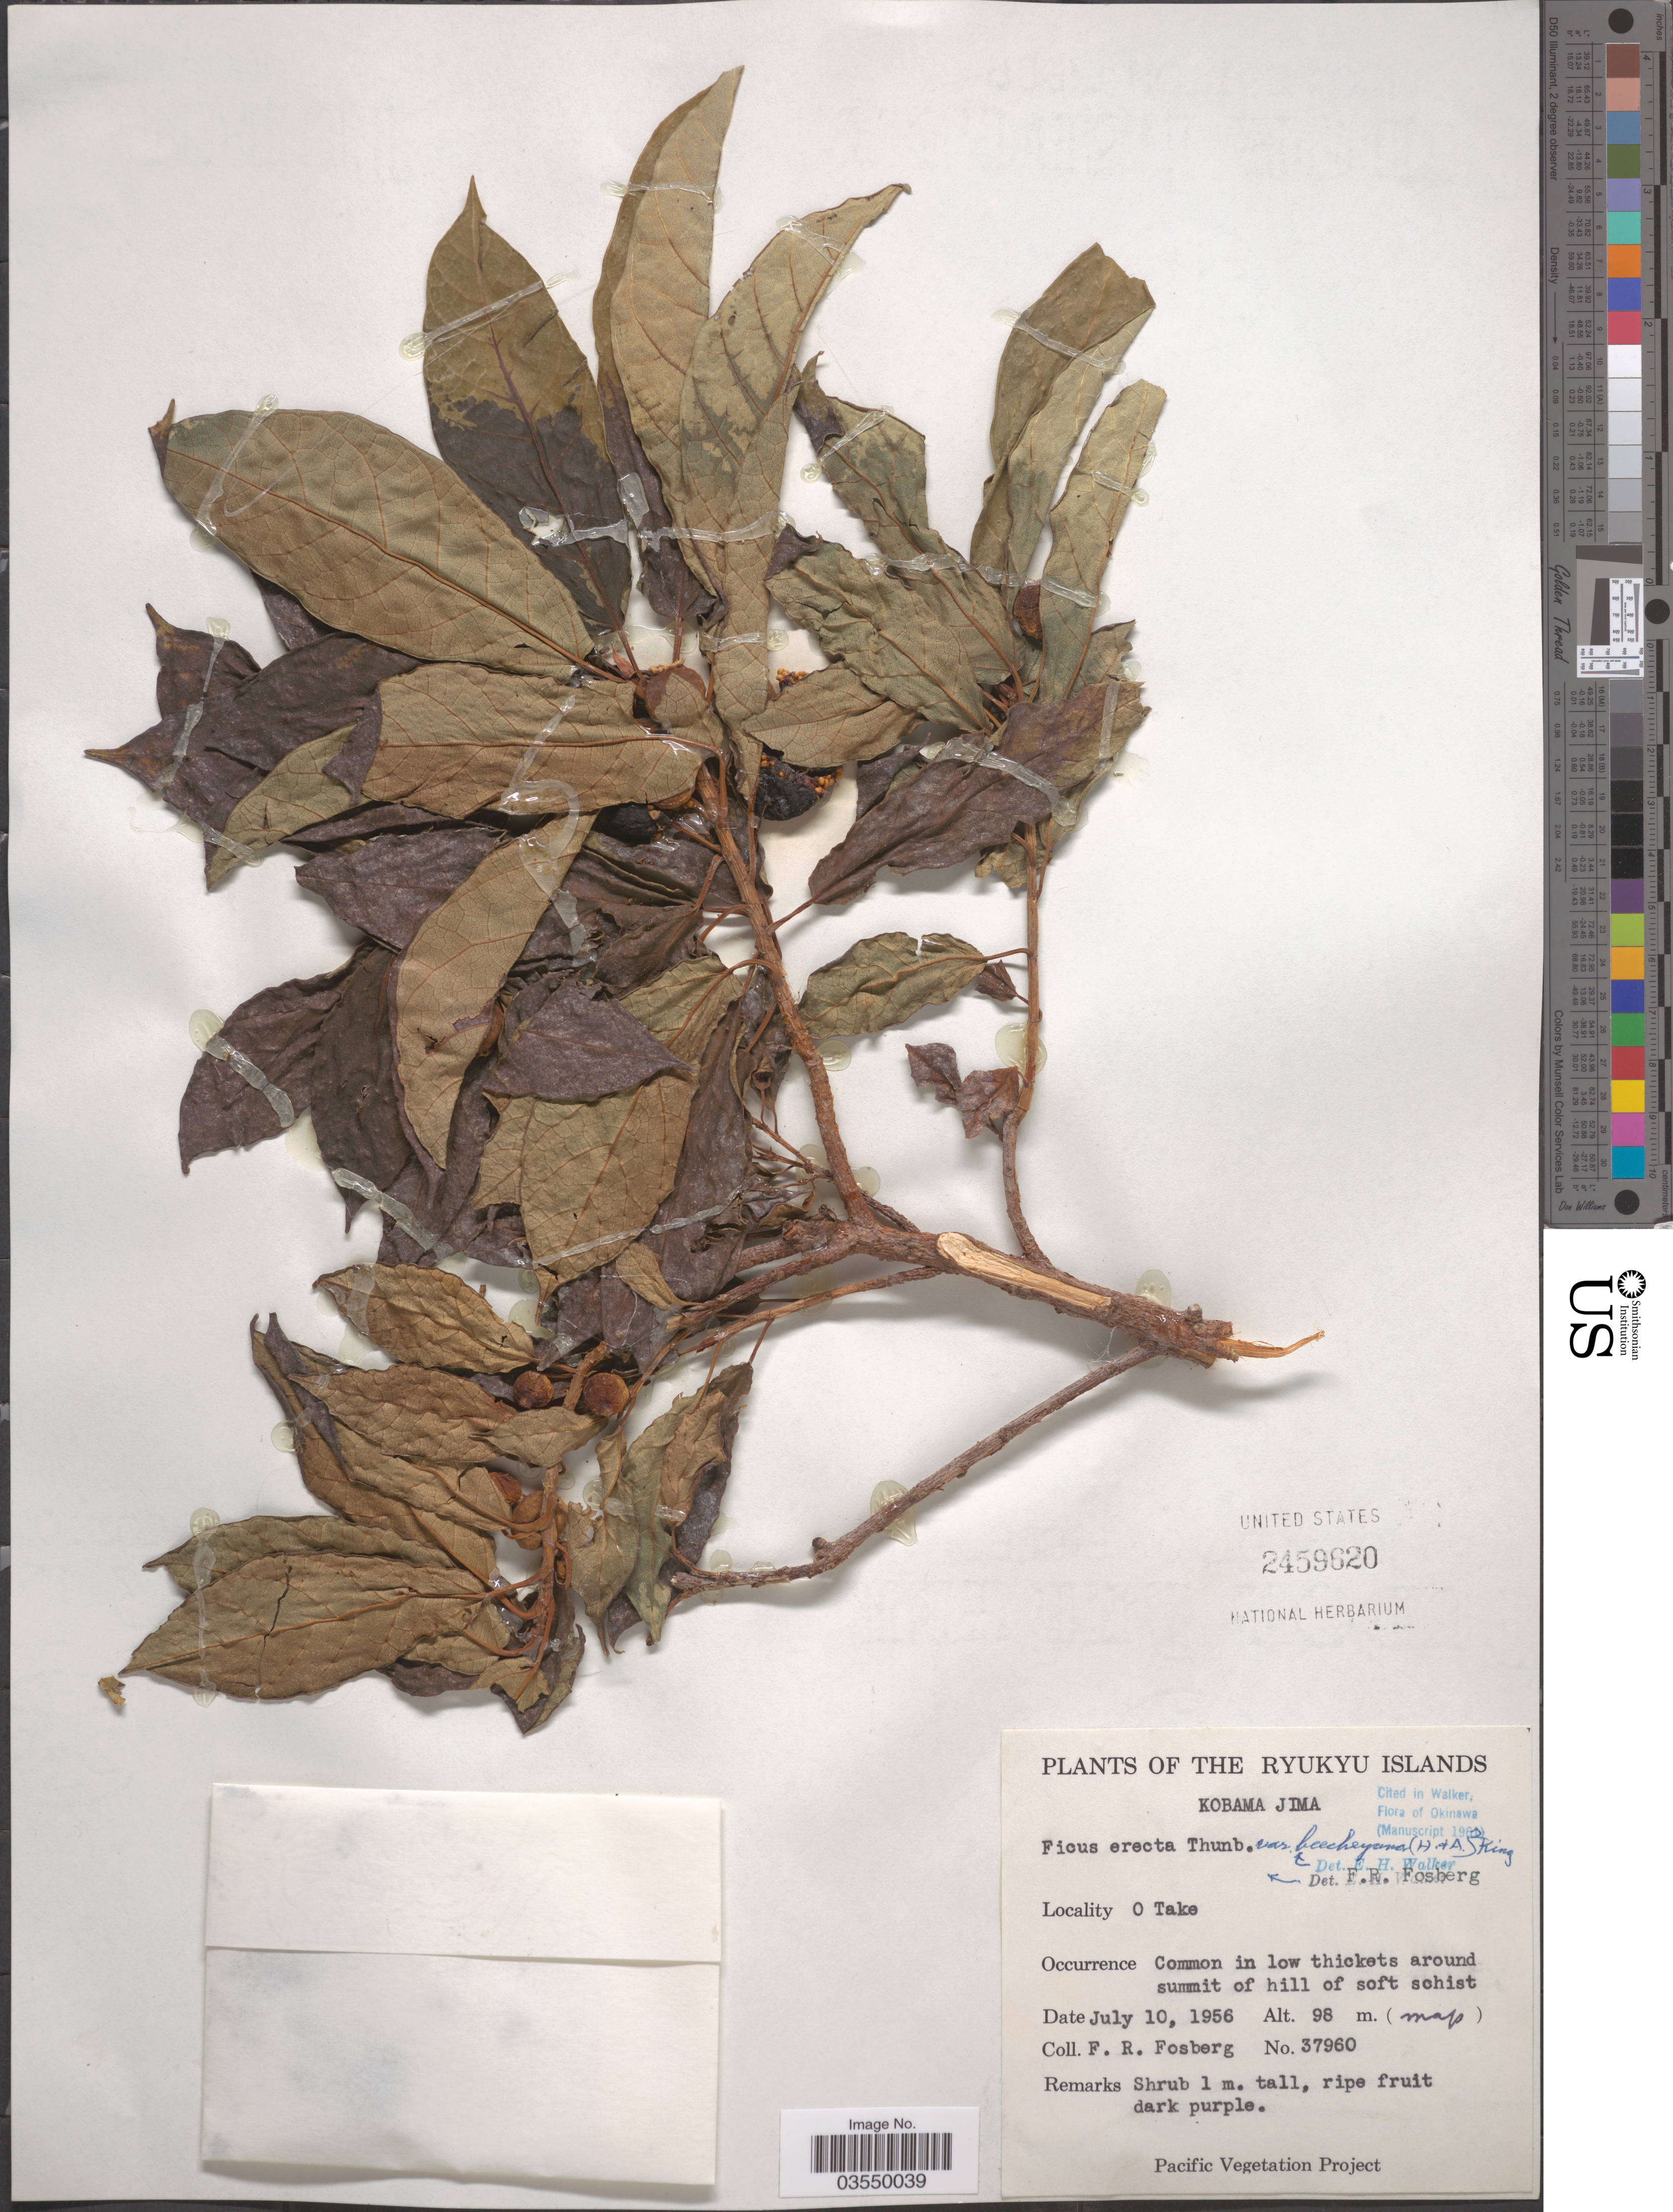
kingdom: Plantae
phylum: Tracheophyta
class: Magnoliopsida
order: Rosales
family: Moraceae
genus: Ficus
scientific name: Ficus erecta var. beecheyana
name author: (Hook. & Arn.) King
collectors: F. R. Fosberg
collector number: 37960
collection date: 1956-07-10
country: Japan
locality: The Ryukyu Islands. Kobama Jima. O Take.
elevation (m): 98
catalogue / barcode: US 2459620